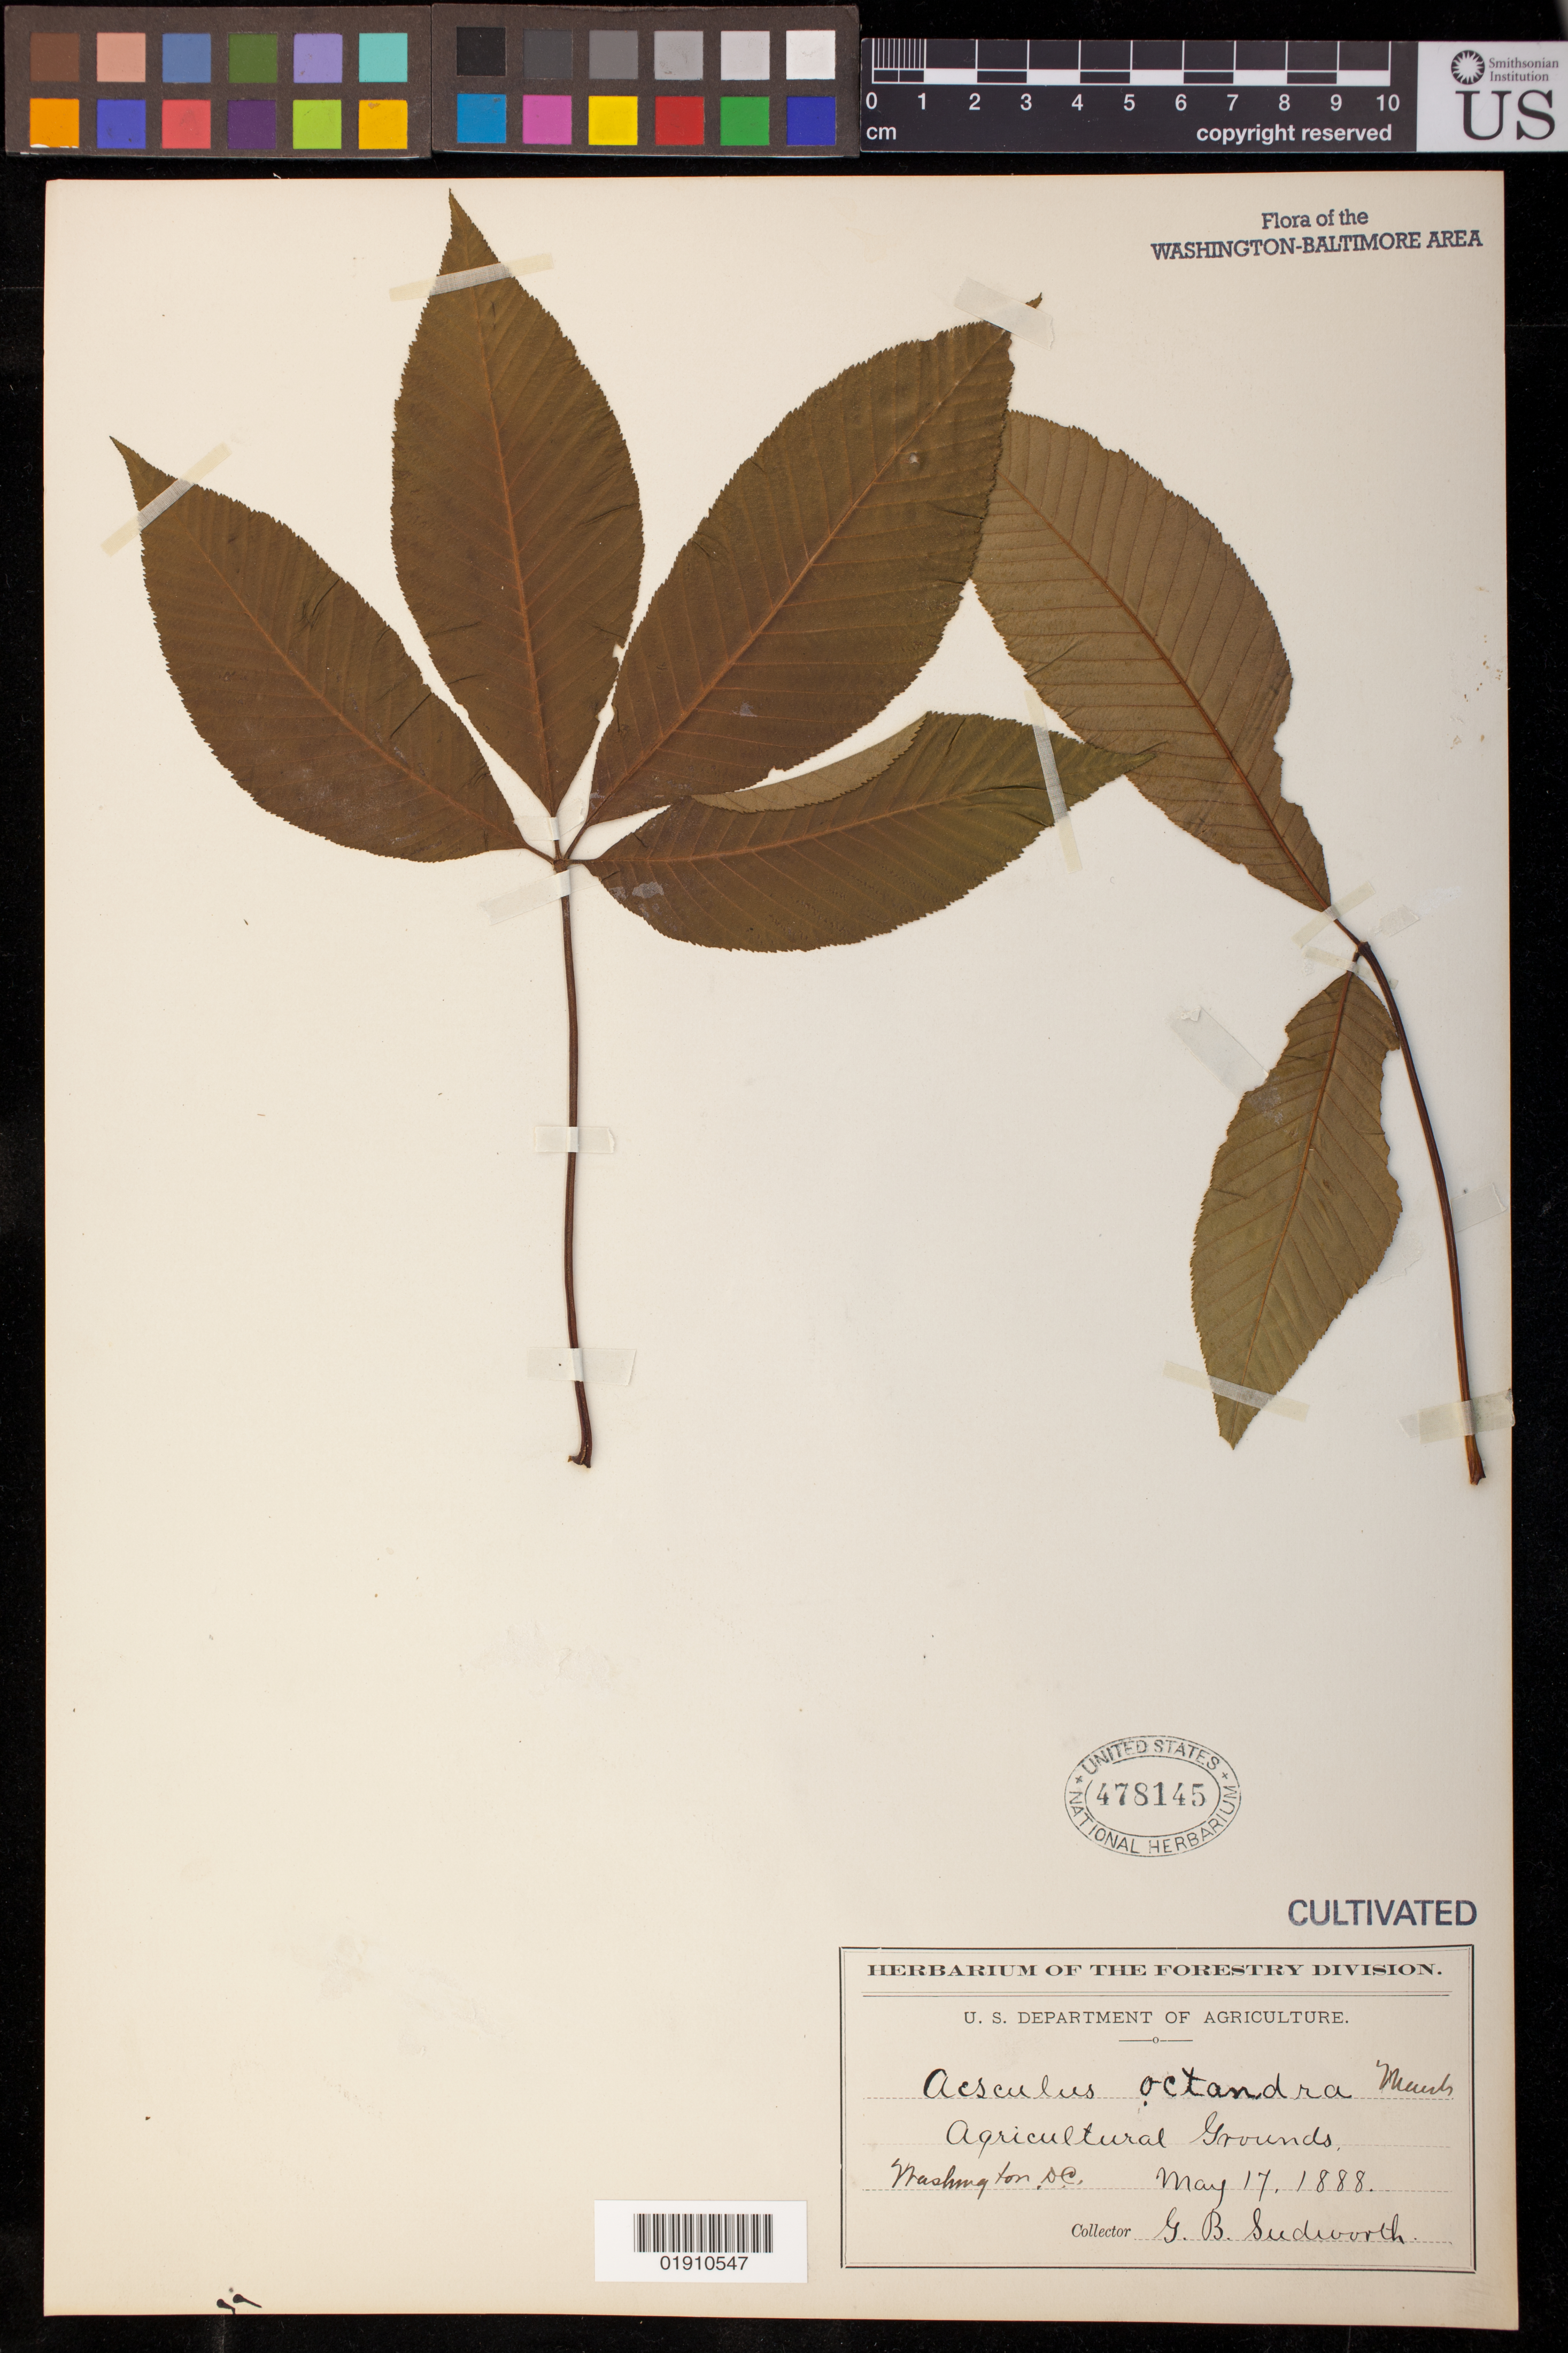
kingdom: Plantae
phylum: Tracheophyta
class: Magnoliopsida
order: Sapindales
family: Sapindaceae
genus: Aesculus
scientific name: Aesculus x hybrida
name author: DC.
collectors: G. B. Sudworth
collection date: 1888-05-17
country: United States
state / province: District of Columbia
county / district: Washington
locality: Agricultural Grounds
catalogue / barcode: US 478145